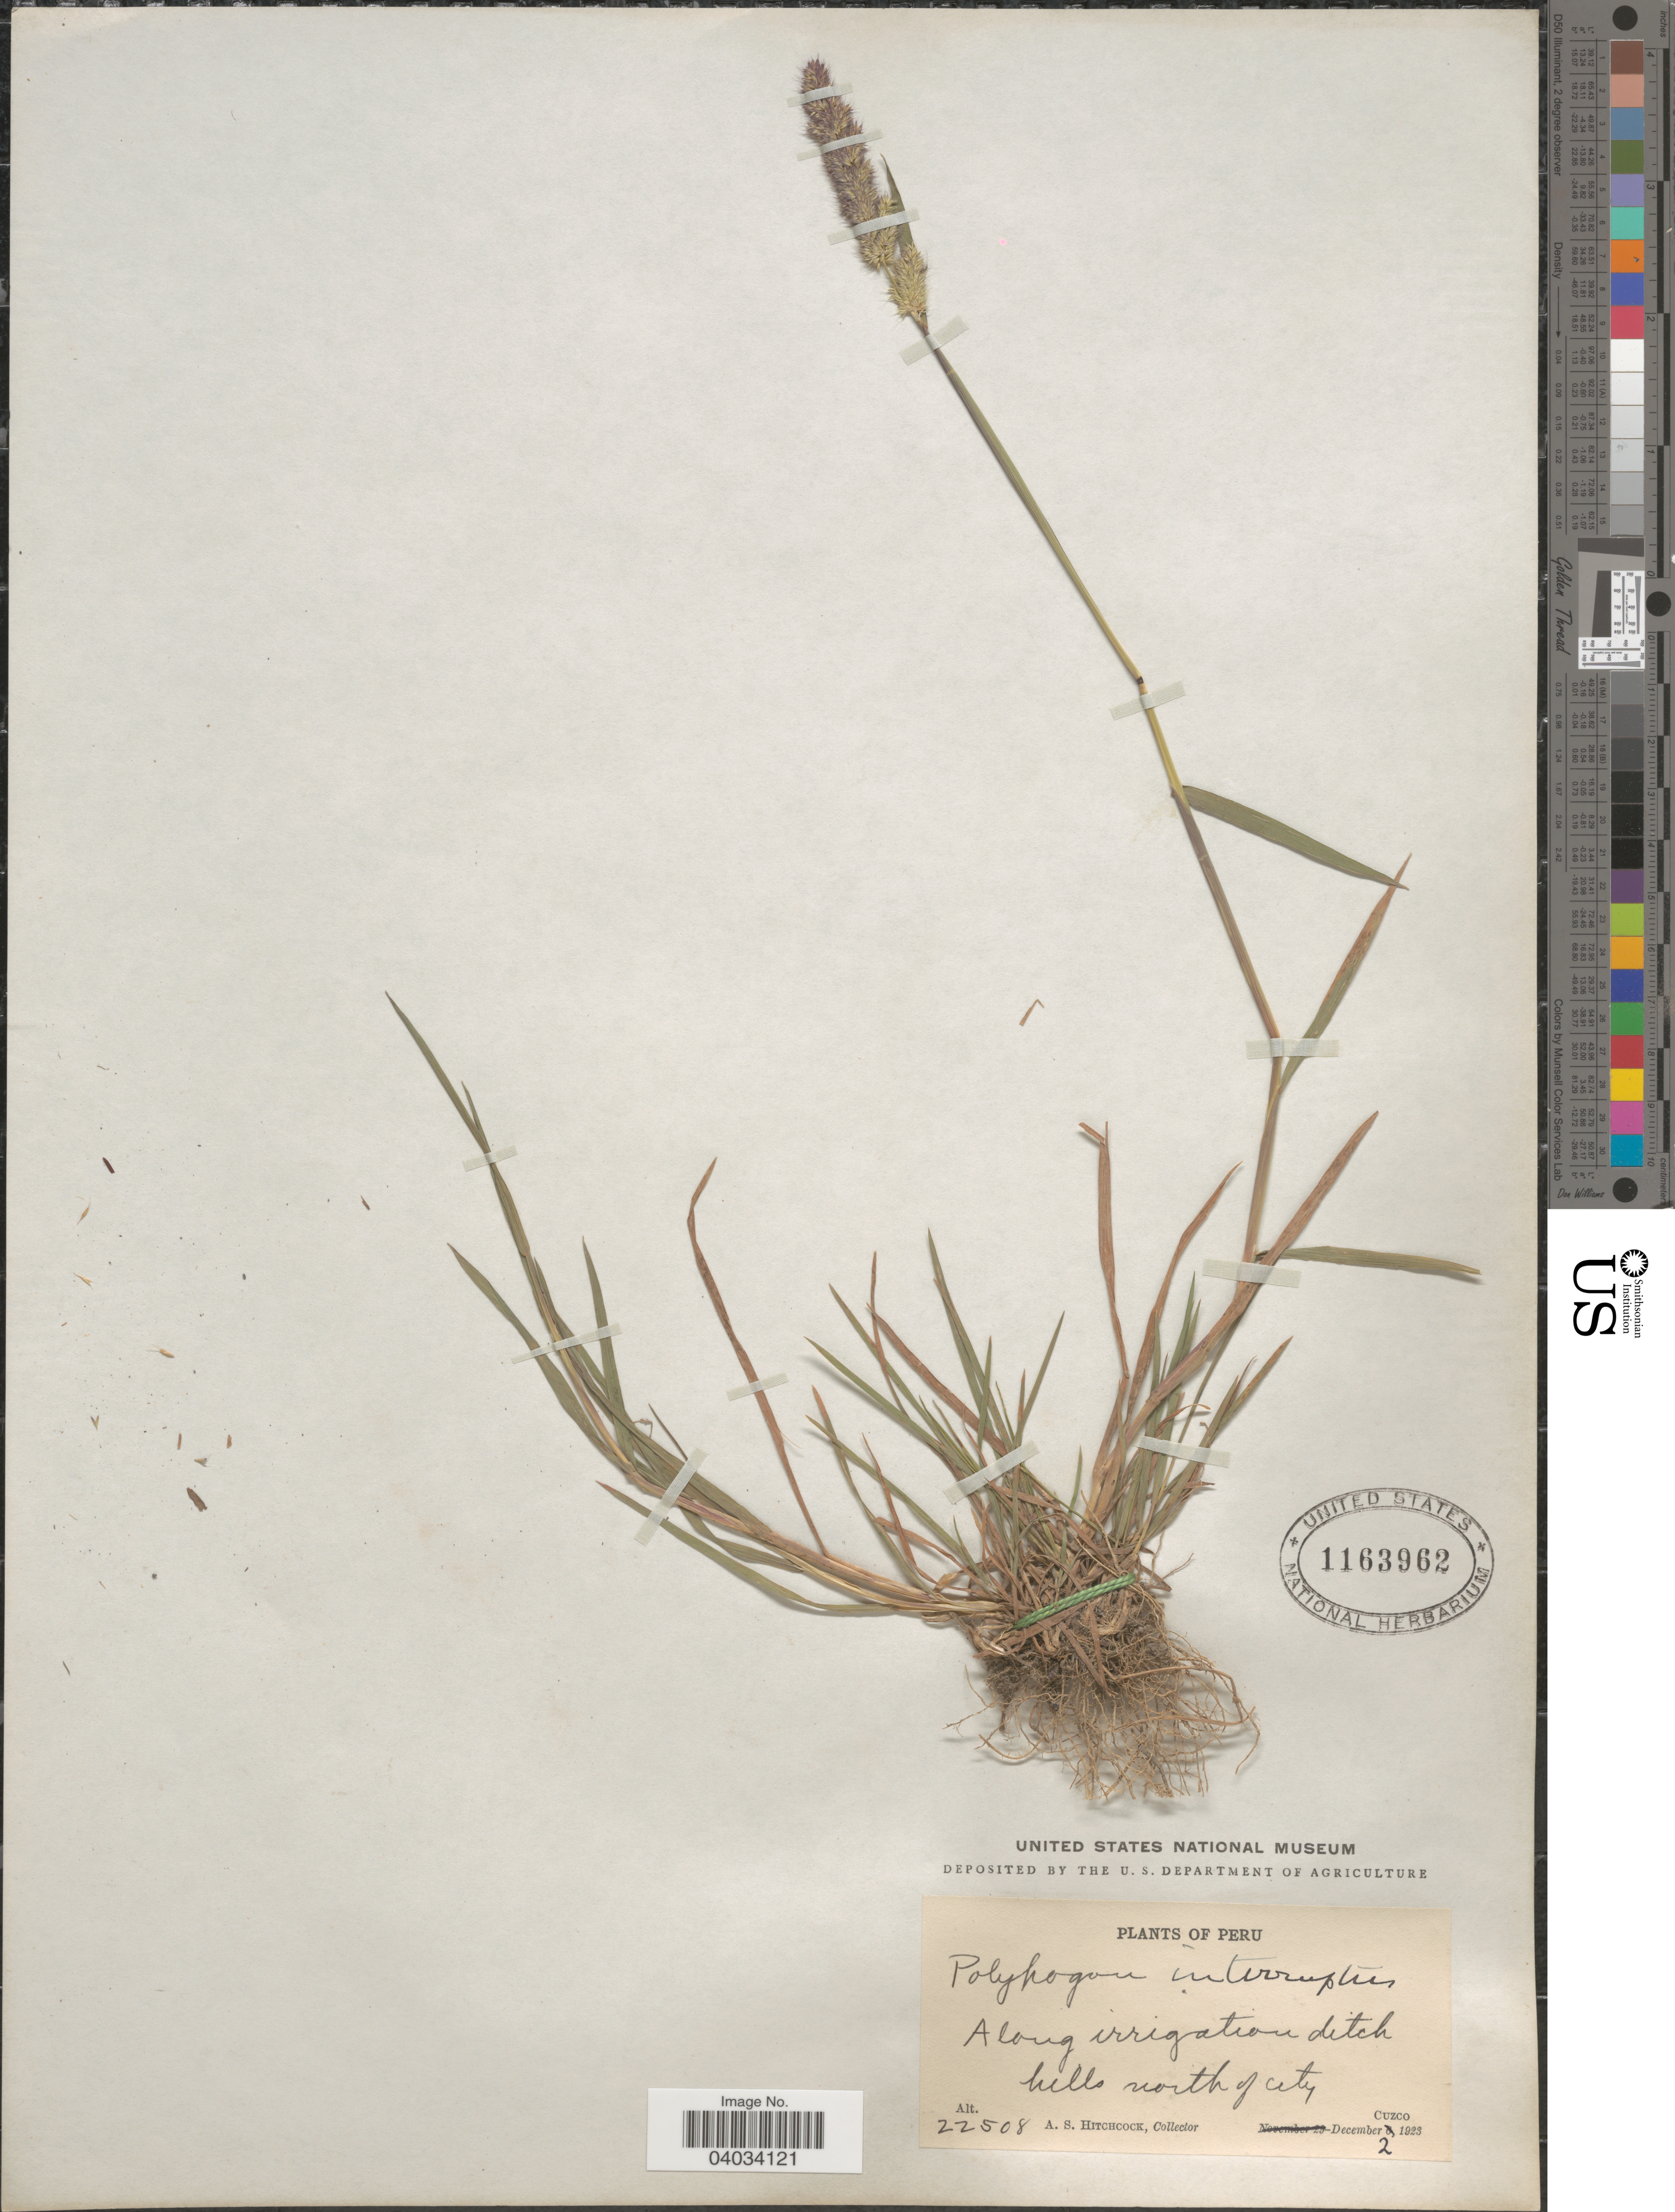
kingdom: Plantae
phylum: Tracheophyta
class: Liliopsida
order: Poales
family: Poaceae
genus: Polypogon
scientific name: Polypogon interruptus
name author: Kunth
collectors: A. S. Hitchcock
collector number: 22508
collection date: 1923-12-02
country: Peru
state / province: Cusco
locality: Hills north of city. Cuzco.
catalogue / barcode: US 1163962